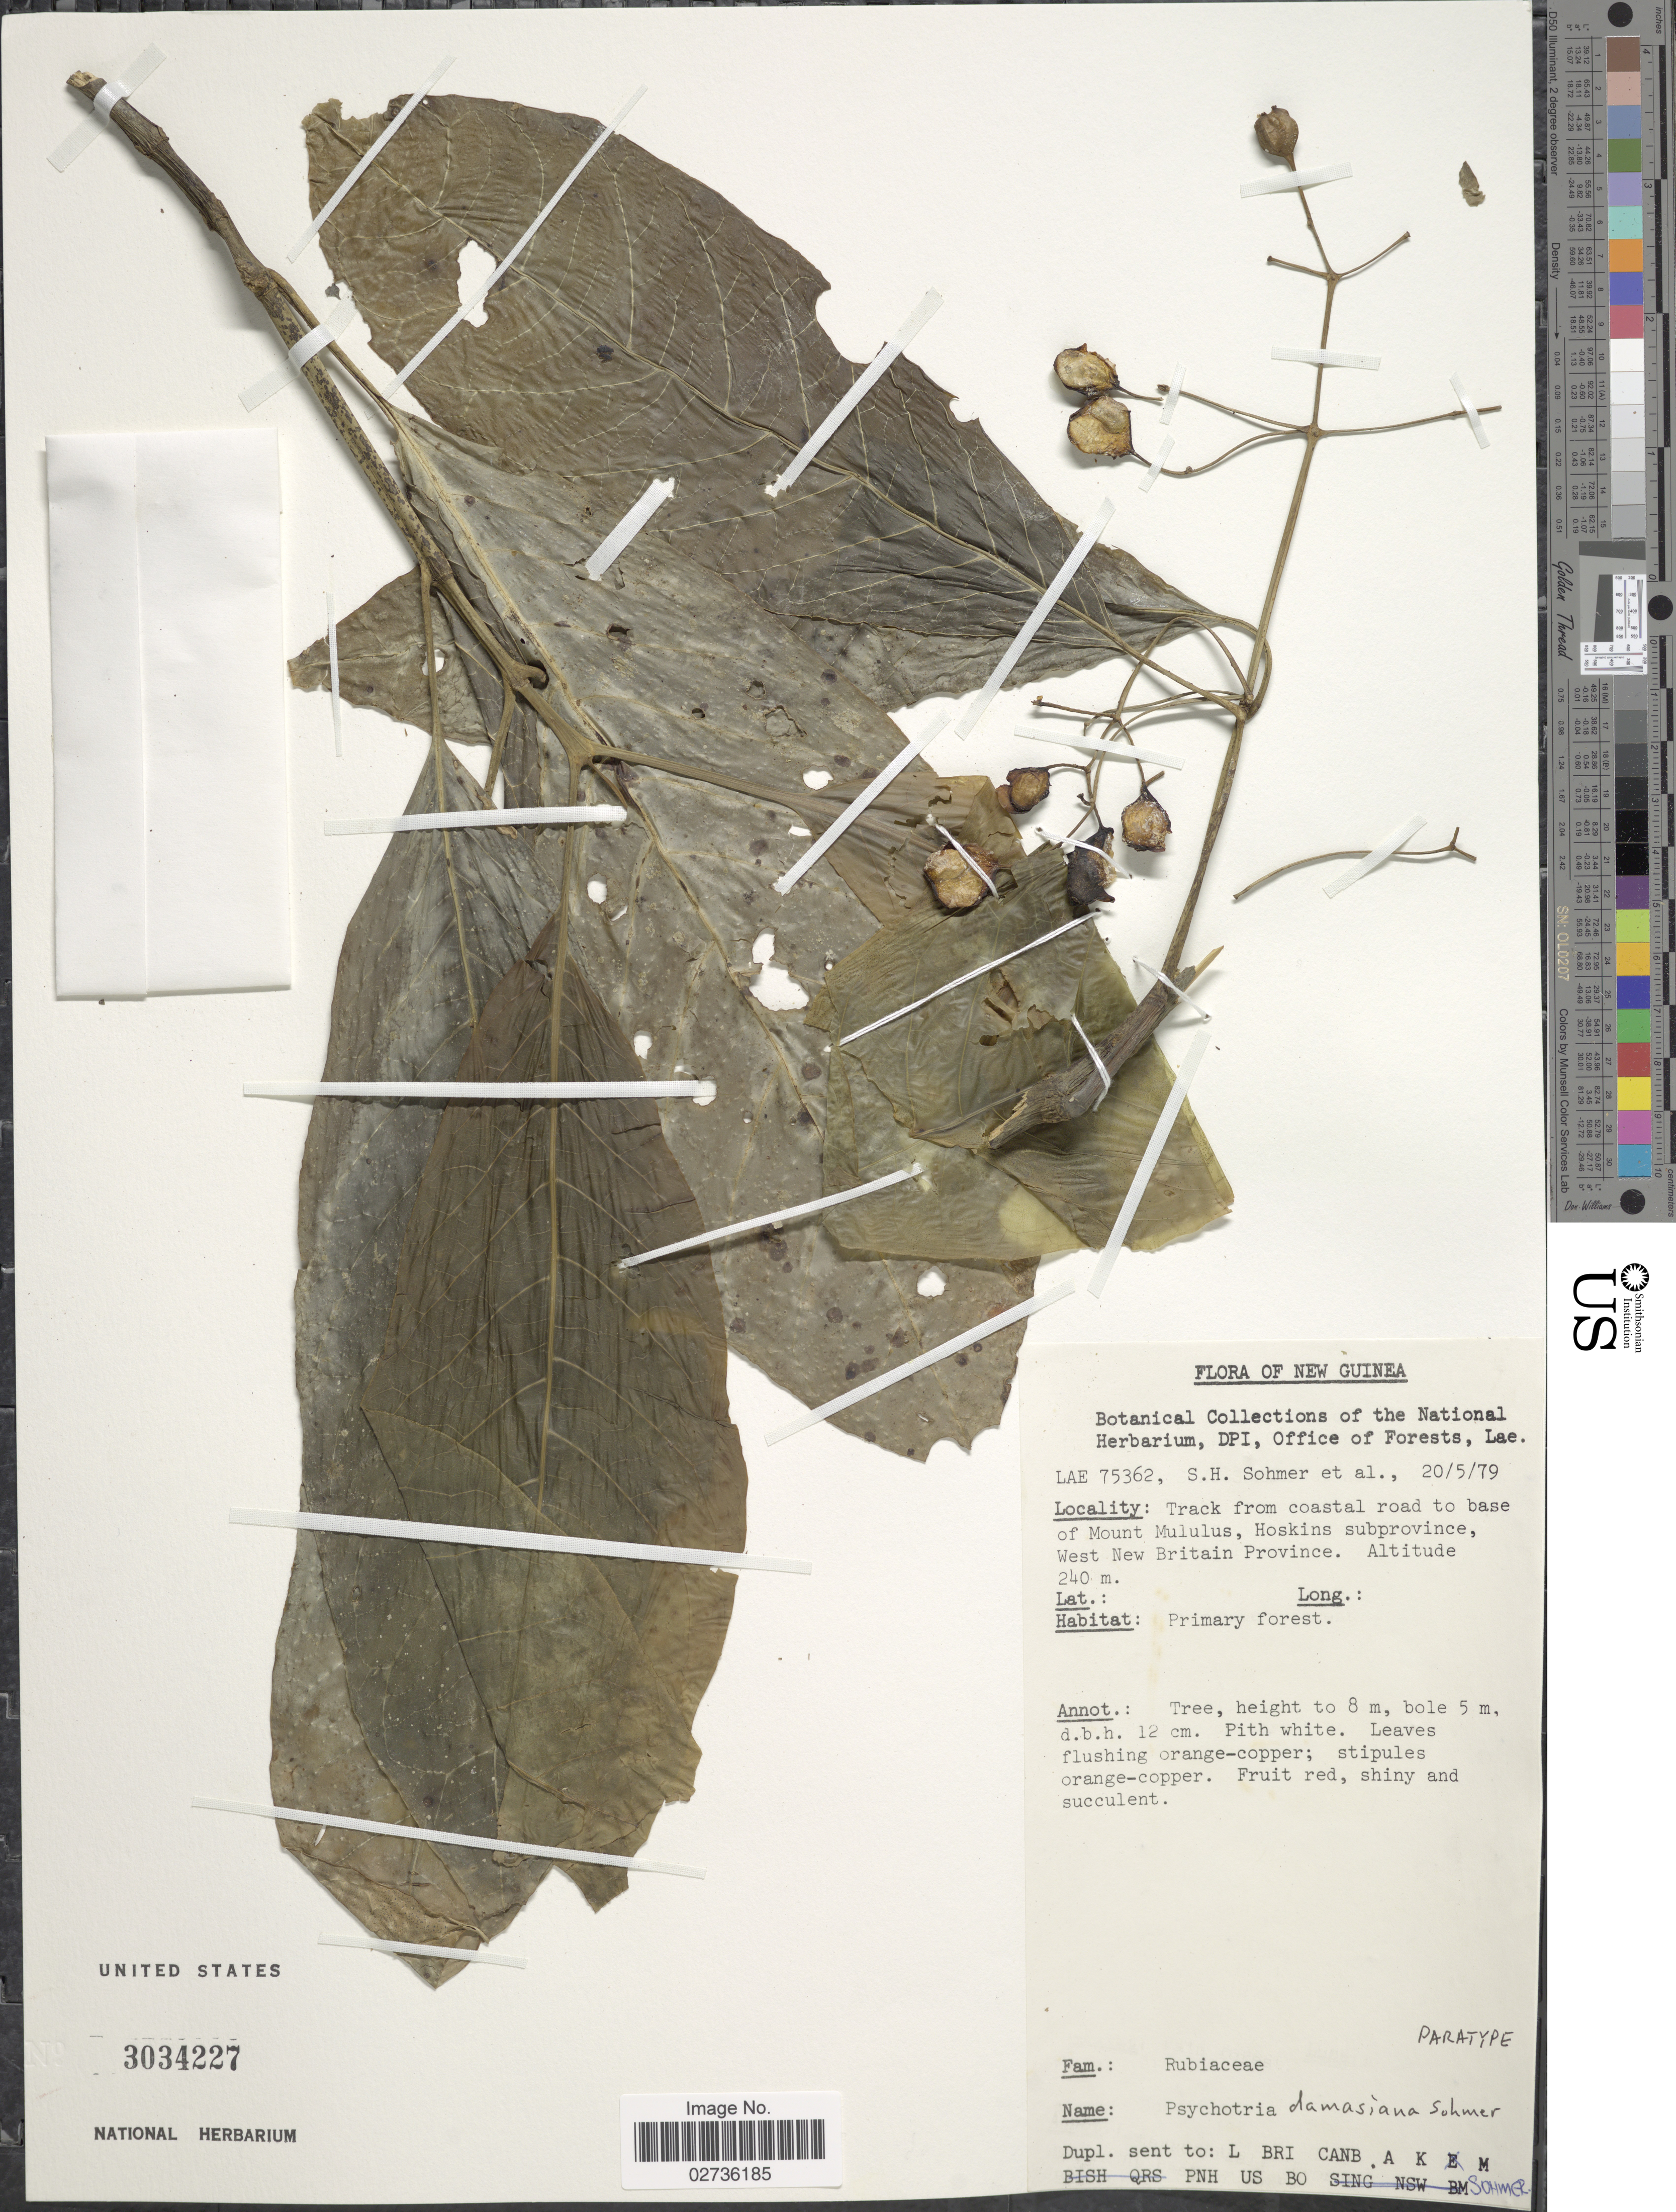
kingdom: Plantae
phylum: Tracheophyta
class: Magnoliopsida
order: Gentianales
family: Rubiaceae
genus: Psychotria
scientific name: Psychotria damasiana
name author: Sohmer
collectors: S. H. Sohmer & et al.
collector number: LAE75362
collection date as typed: Transcribed d/m/y: 20/5/79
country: Papua New Guinea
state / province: West New Britain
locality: New Guinea. Track from coastal road to base of Mount Mululus, Hoskins subprovince.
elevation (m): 240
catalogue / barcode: US 3034227